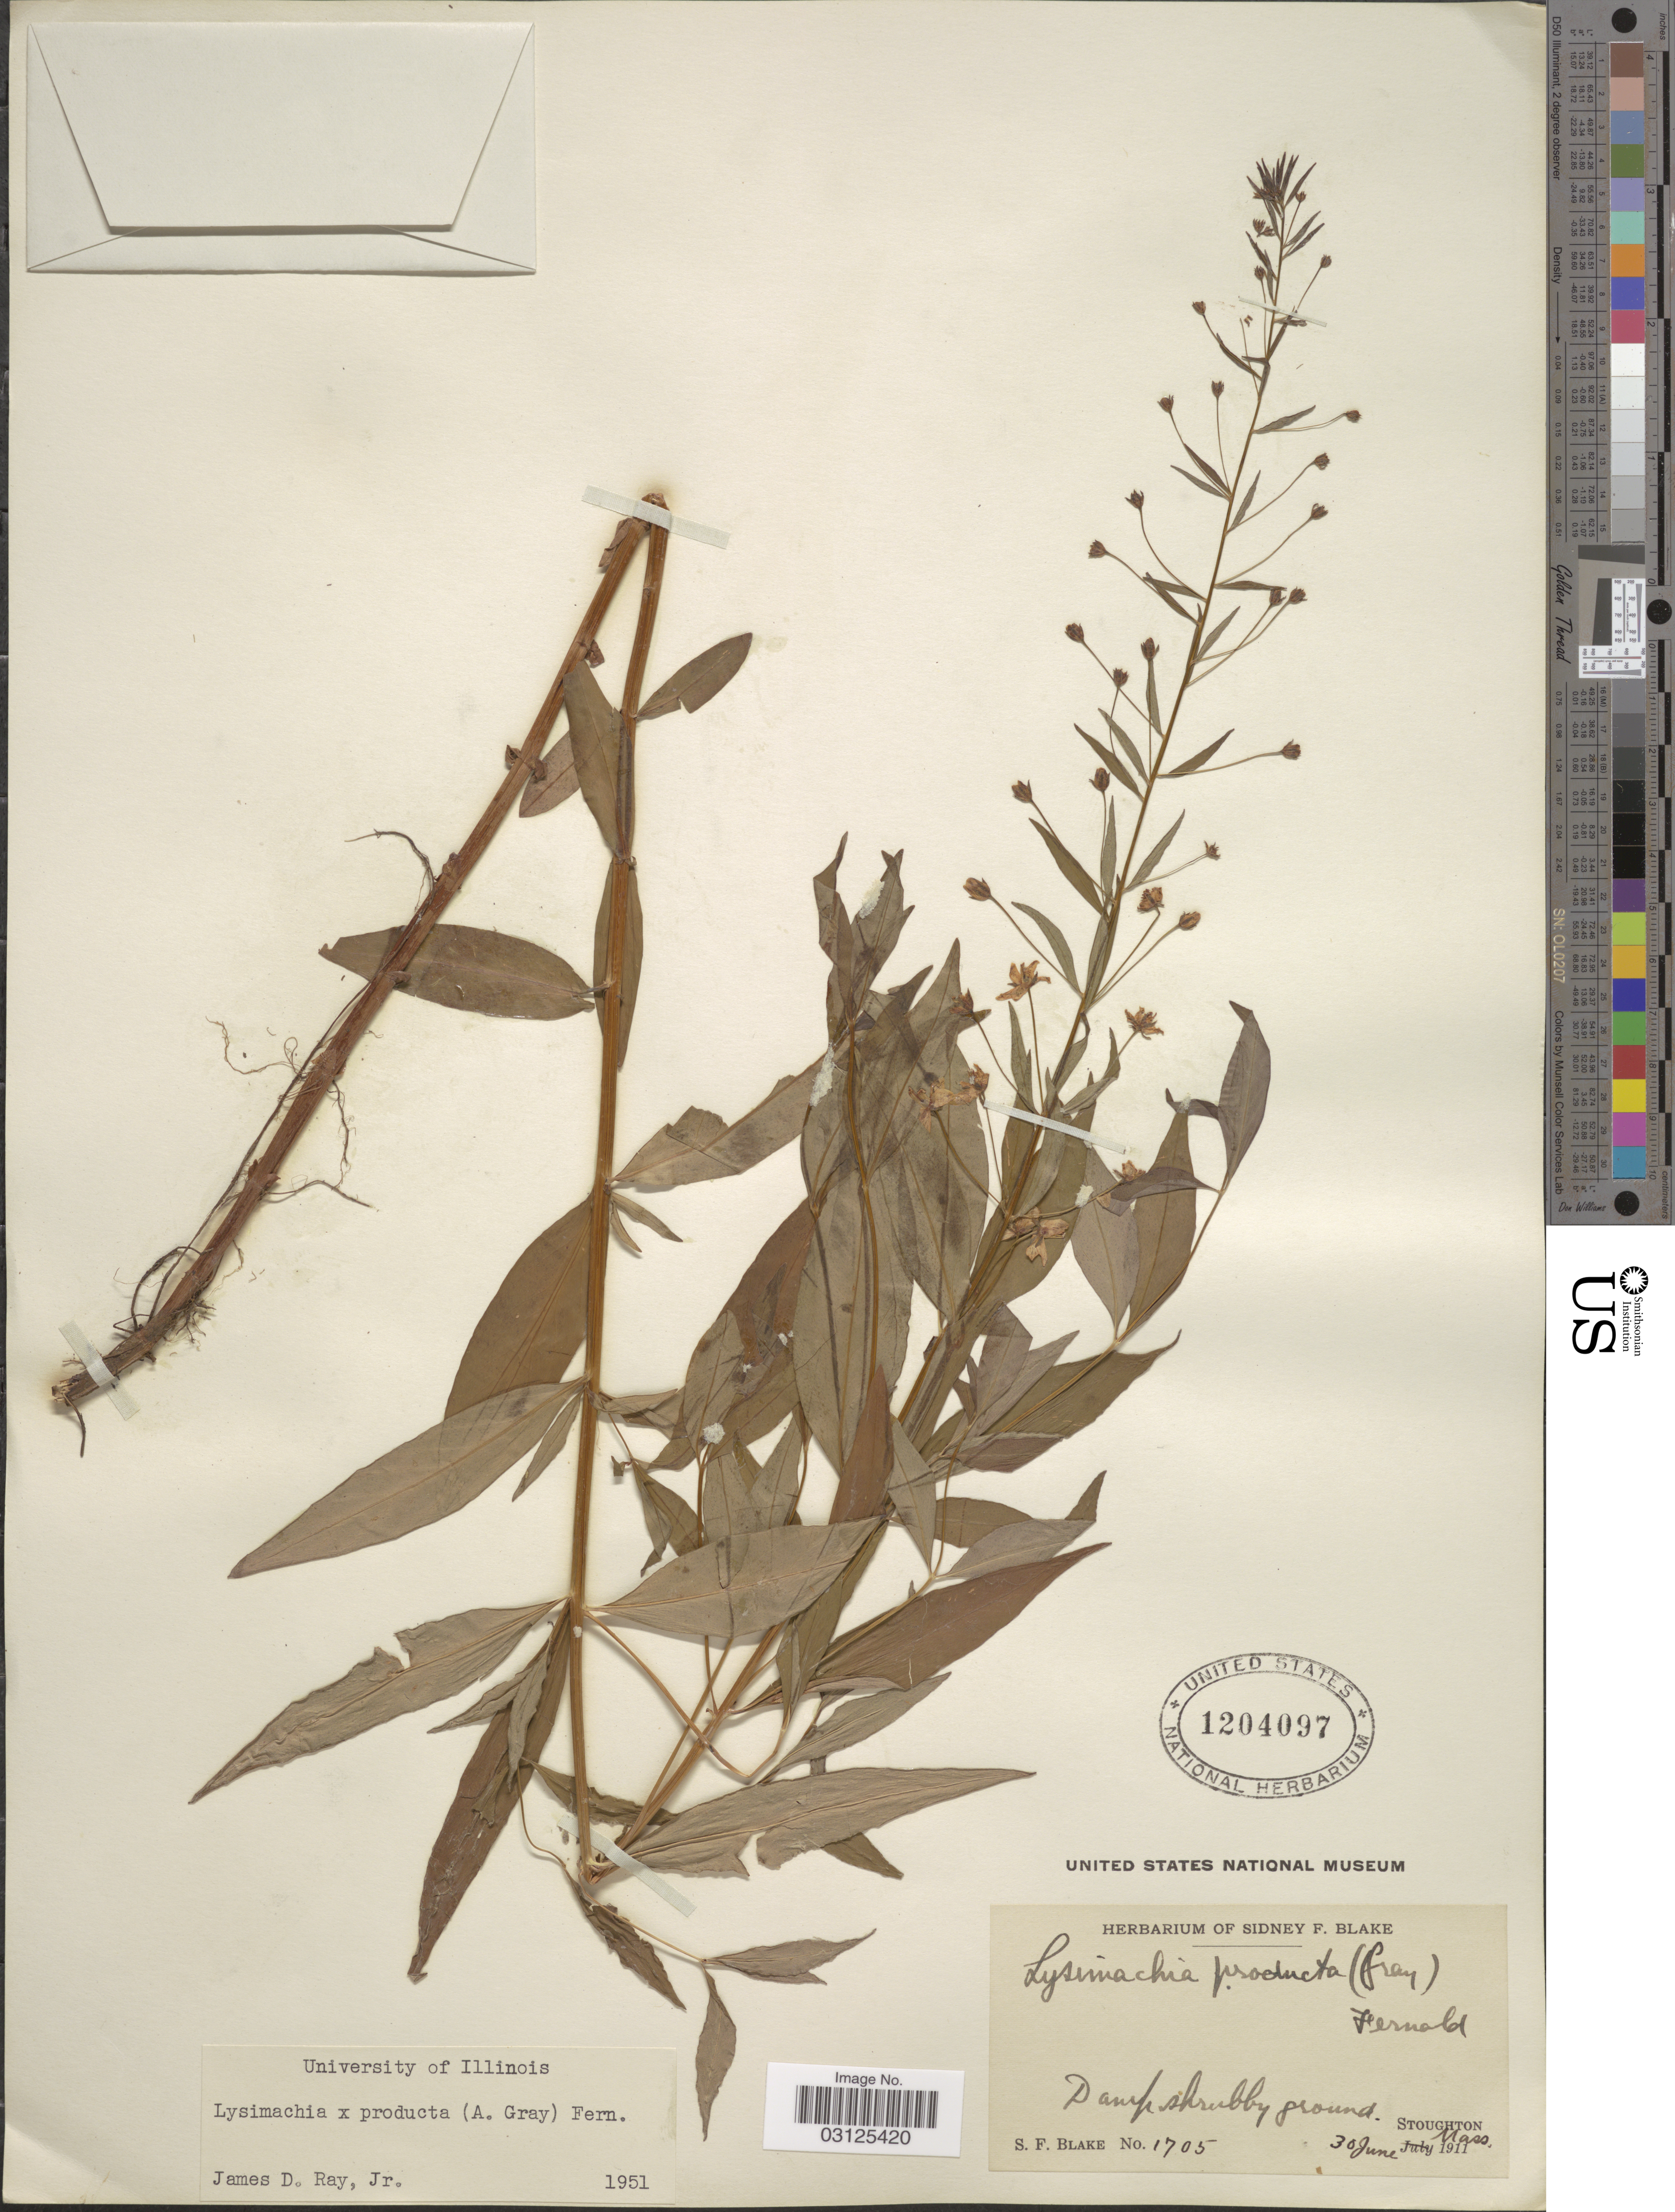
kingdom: Plantae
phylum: Tracheophyta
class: Magnoliopsida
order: Ericales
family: Primulaceae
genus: Lysimachia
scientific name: Lysimachia x producta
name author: (A. Gray) Fernald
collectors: S. Blake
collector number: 1705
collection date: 1911-06-30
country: United States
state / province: Massachusetts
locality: Stoughton.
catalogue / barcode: US 1204097